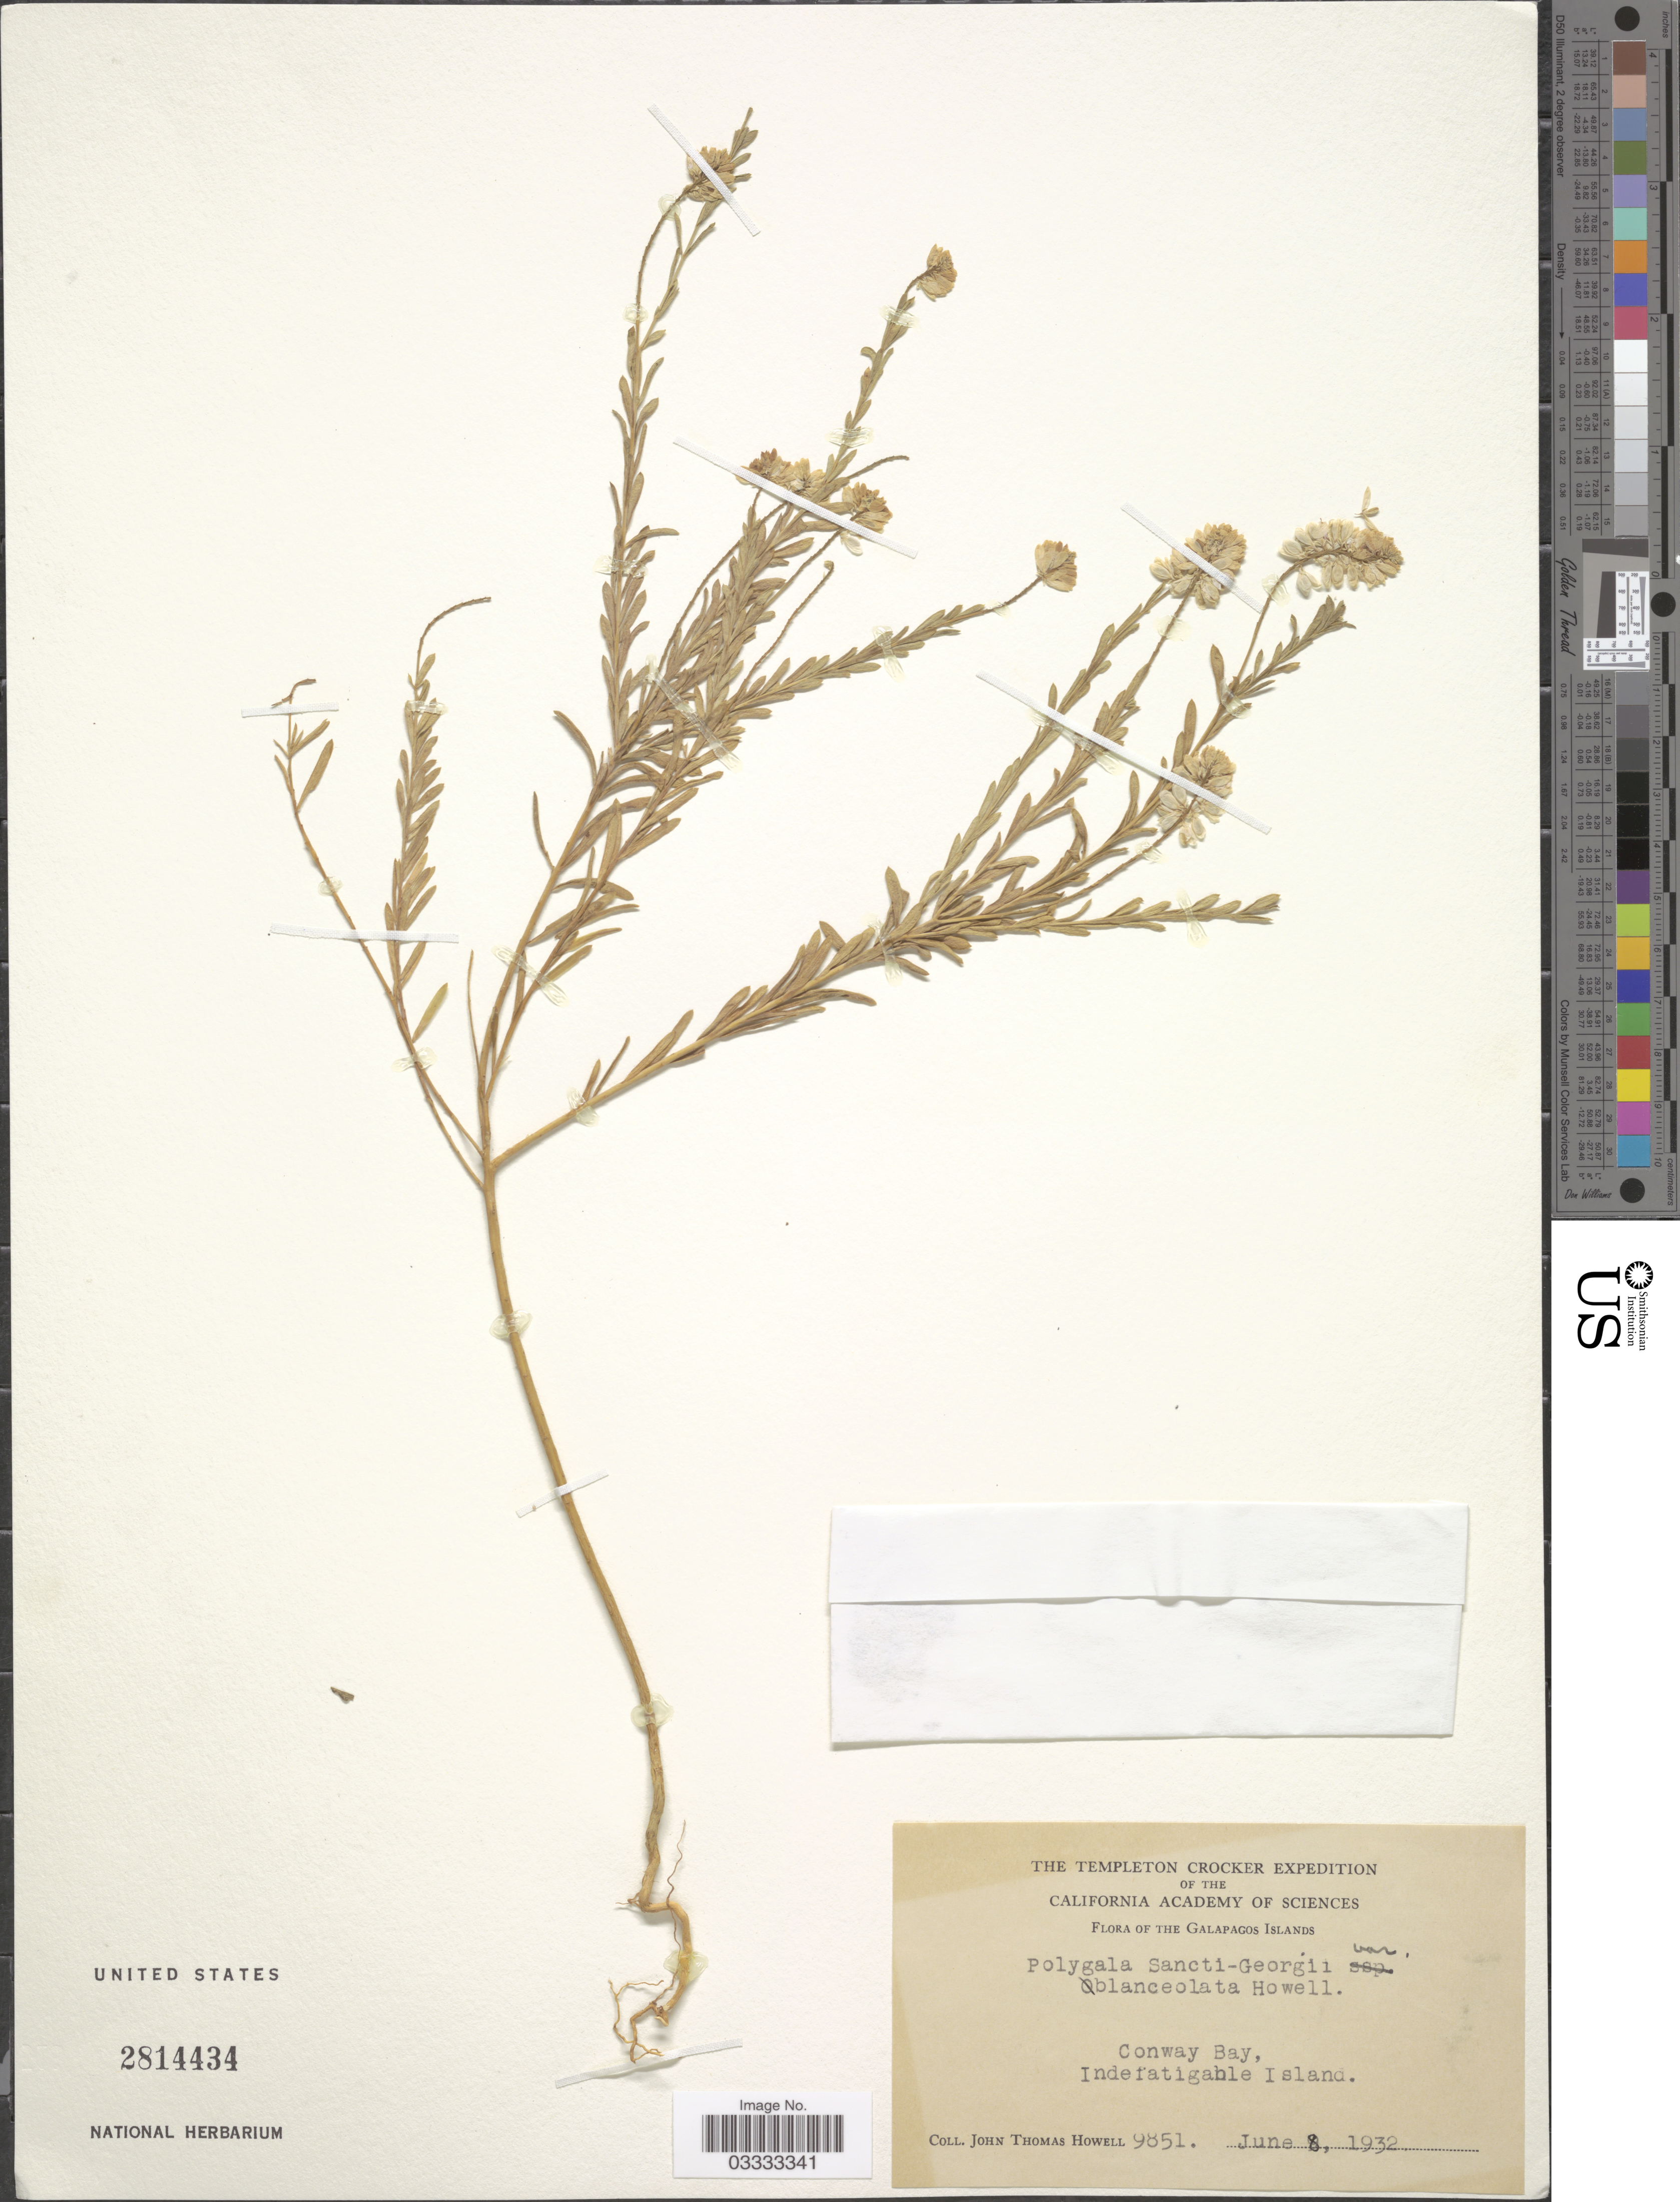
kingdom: Plantae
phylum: Tracheophyta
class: Magnoliopsida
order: Fabales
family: Polygalaceae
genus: Polygala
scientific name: Polygala anderssonii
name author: B.L. Rob.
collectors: J. T. Howell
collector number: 9851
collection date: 1932-06-08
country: Ecuador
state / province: Colón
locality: Galapagos Islands. Conway Bay, Indefatigable Island.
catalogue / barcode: US 2814434